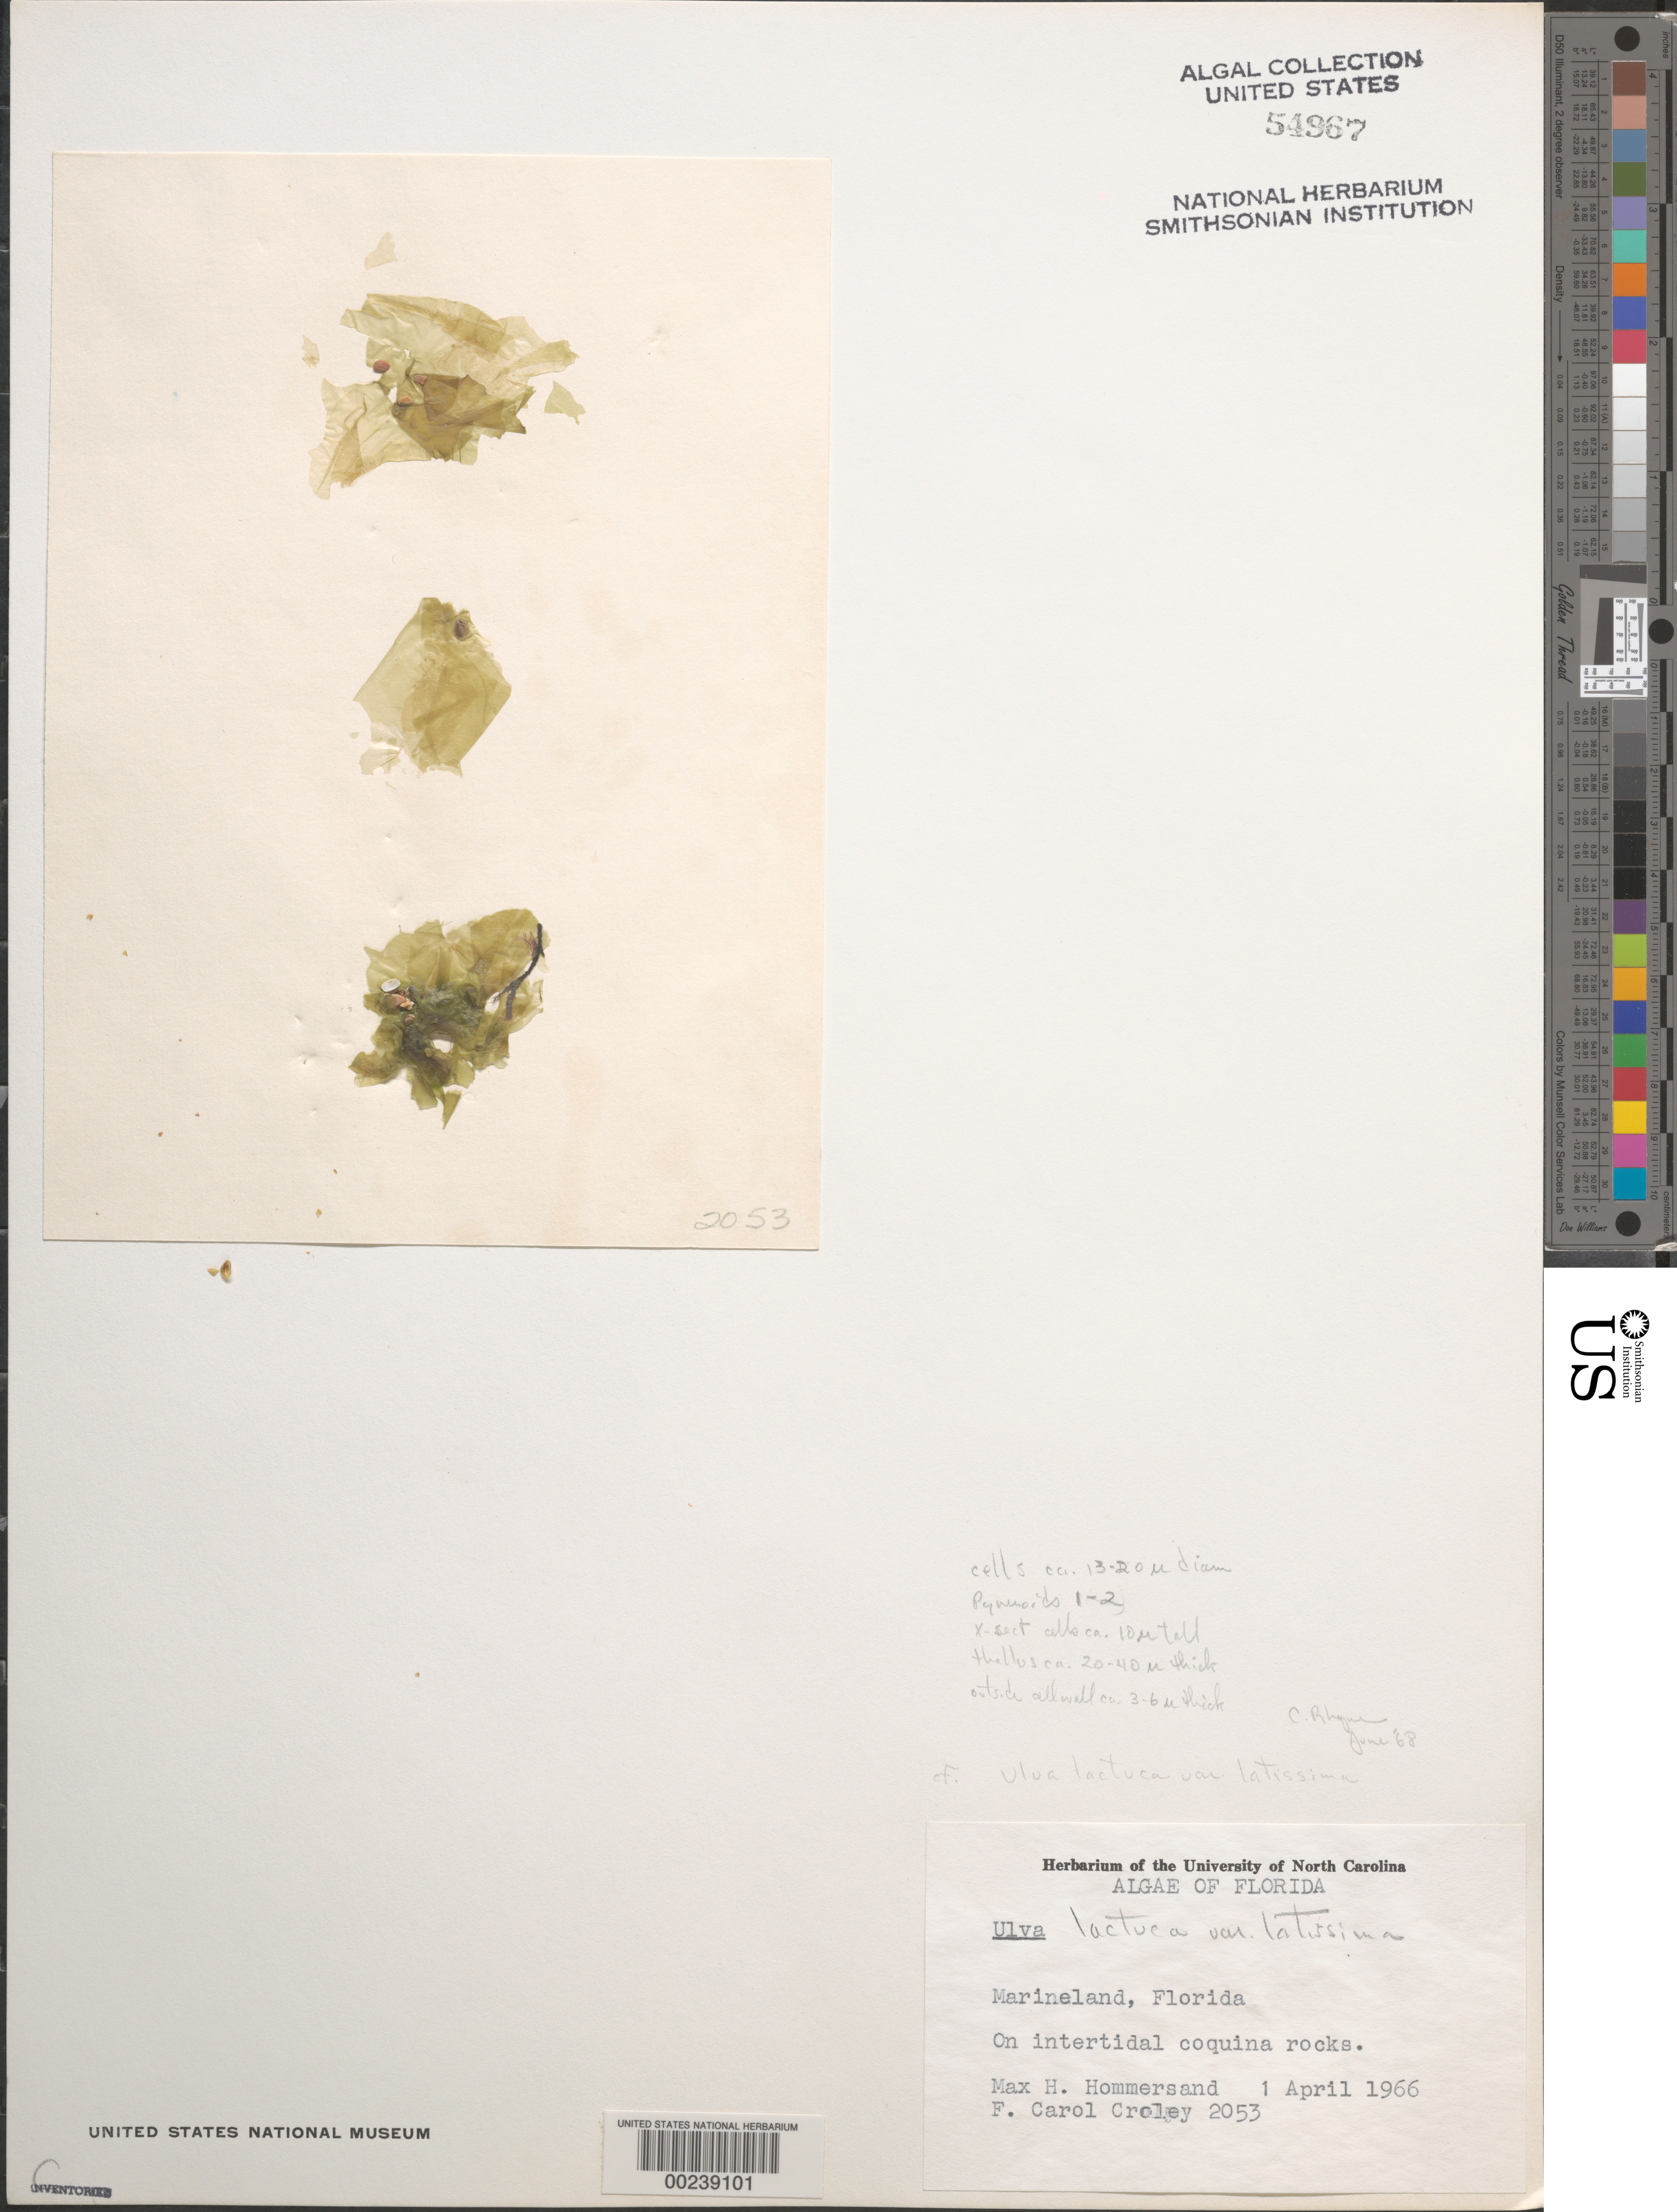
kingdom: Plantae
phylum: Chlorophyta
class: Ulvophyceae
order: Ulvales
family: Ulvaceae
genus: Ulva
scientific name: Ulva lactuca var. latissima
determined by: Croley, F. C.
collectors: M. H. Hommersand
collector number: FCC 2053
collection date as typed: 01 Apr 1966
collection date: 1966-04-01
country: United States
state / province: Florida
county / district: Saint Johns County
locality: Marineland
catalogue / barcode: US 54967